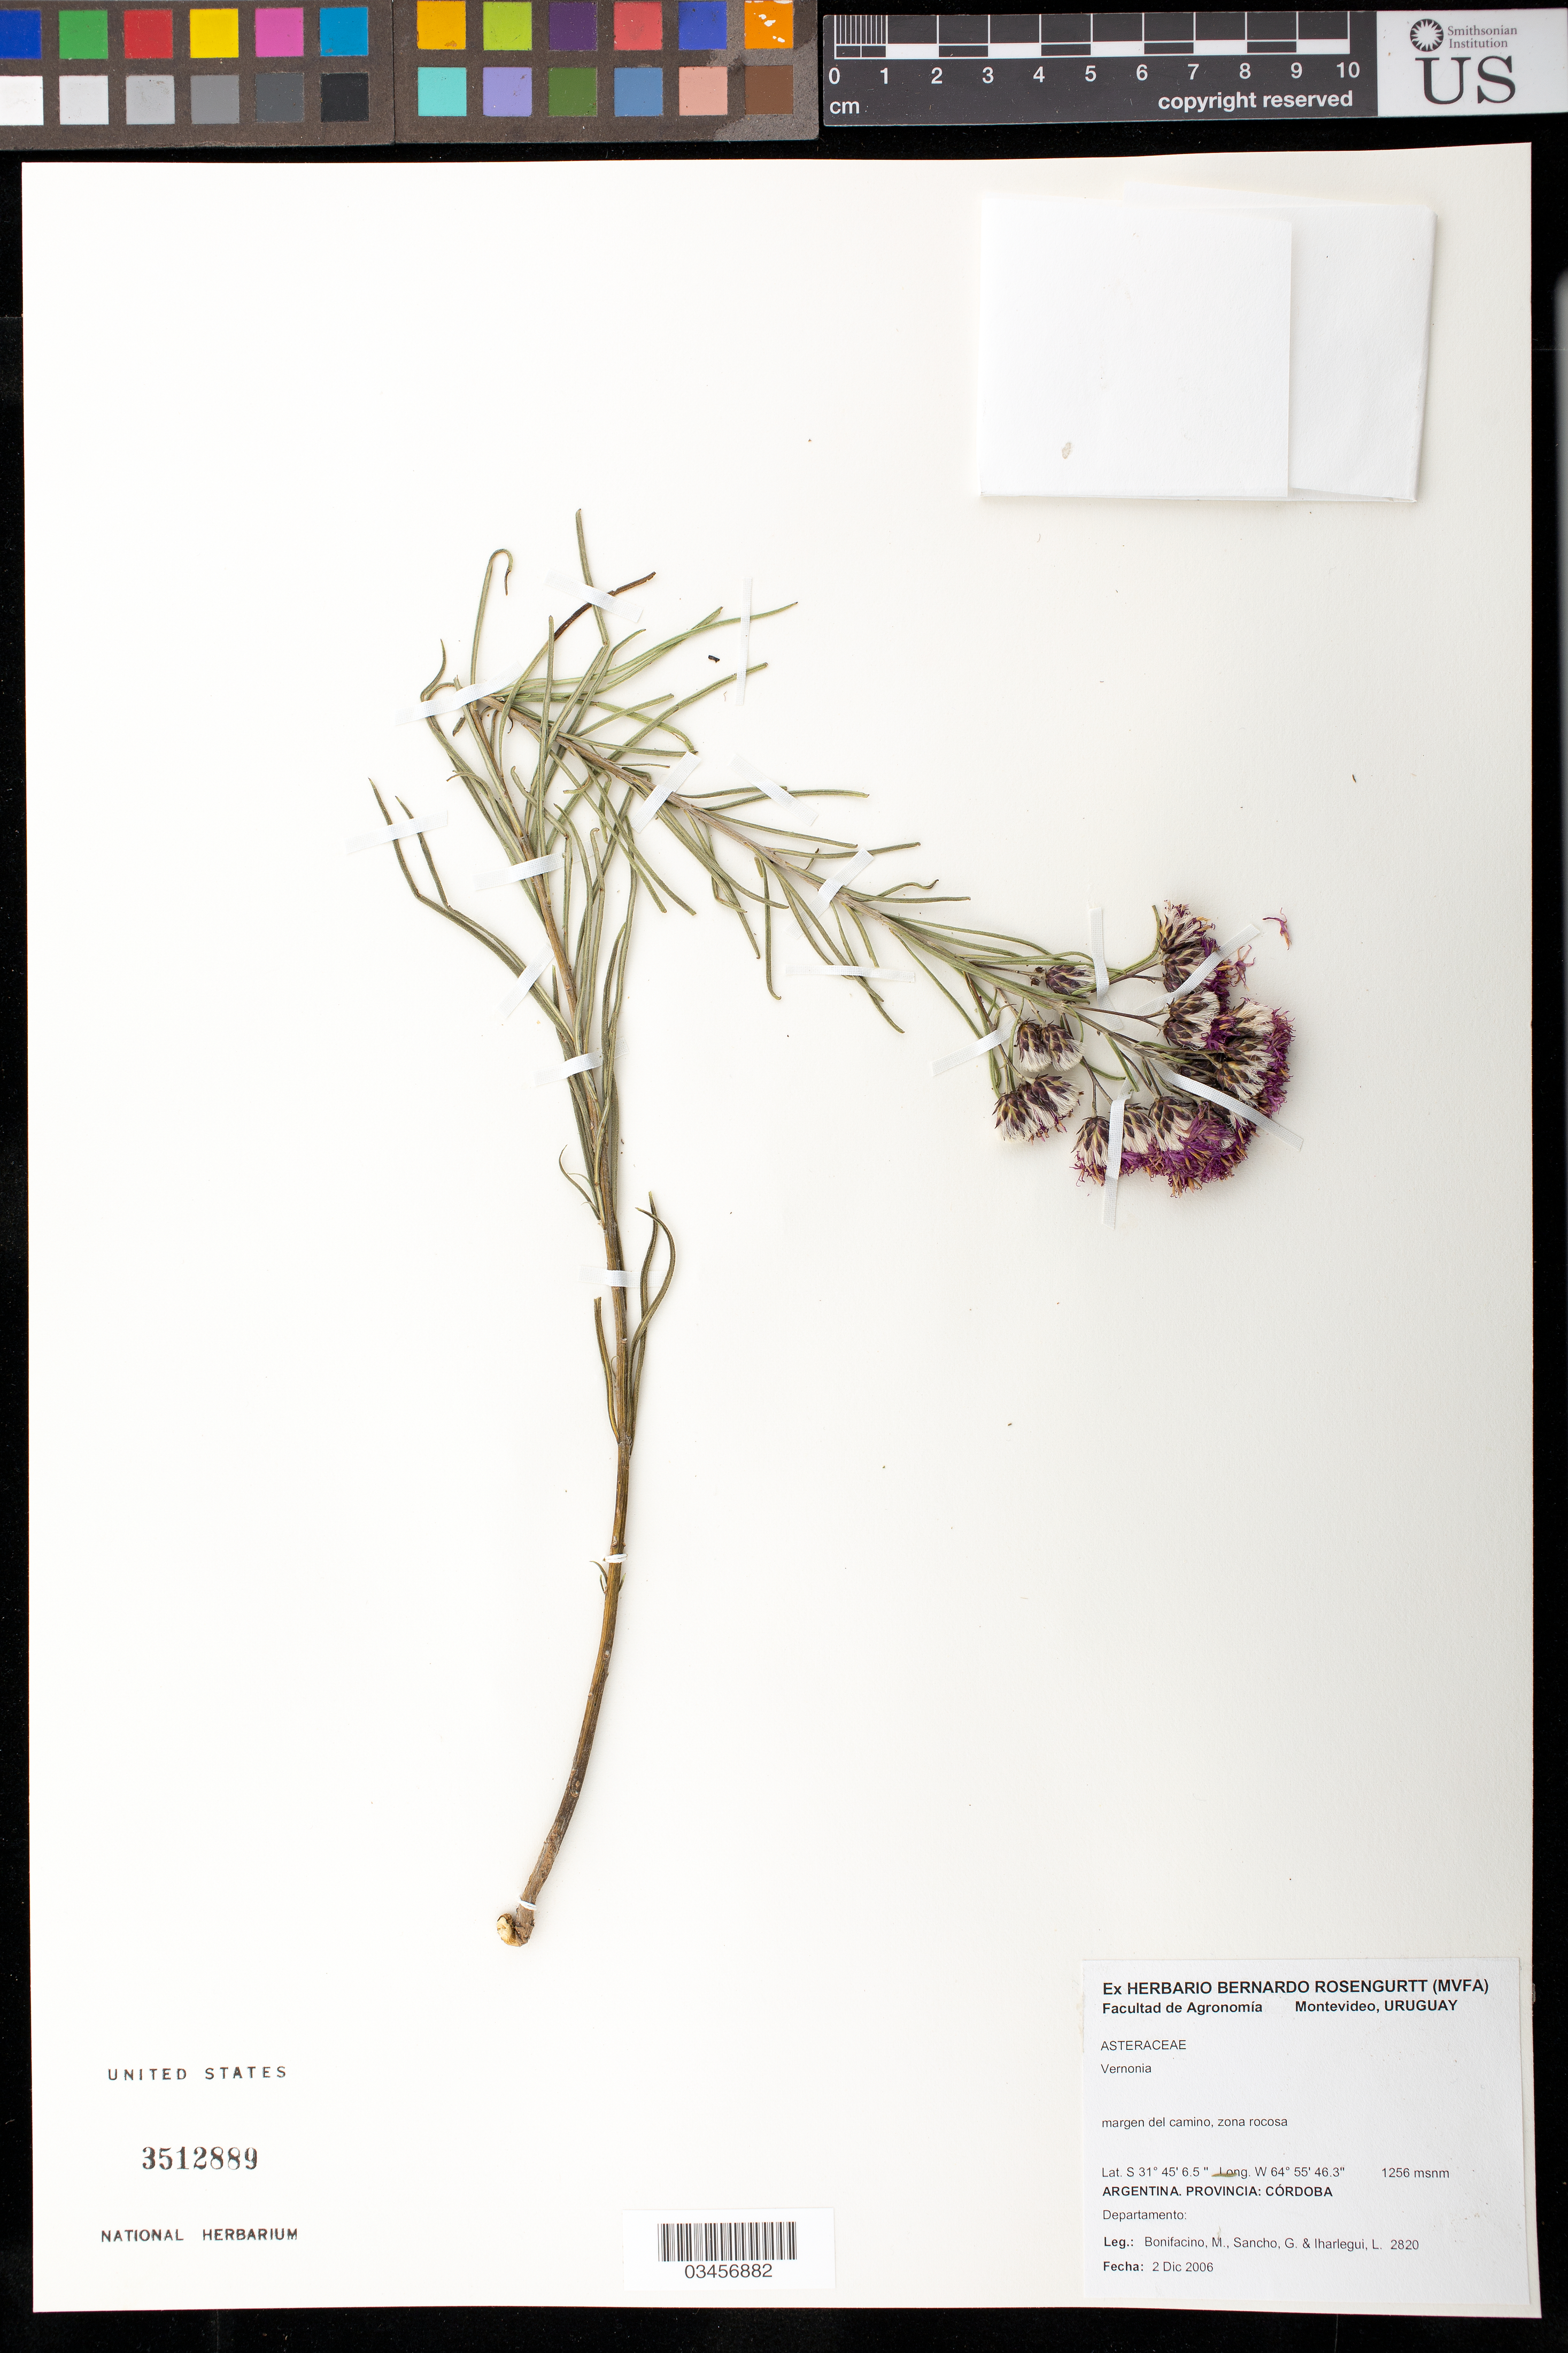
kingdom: Plantae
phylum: Tracheophyta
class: Magnoliopsida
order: Asterales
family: Asteraceae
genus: Vernonanthura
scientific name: Vernonanthura nudiflora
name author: (Less.) H. Rob.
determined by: Renon, Polla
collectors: M. Bonifacino, G. Sancho & L. Iharlegui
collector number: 2820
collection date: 2006-12-02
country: Argentina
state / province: Córdoba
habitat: Margen del camino, zona rocosa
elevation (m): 1256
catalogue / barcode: US 3512889